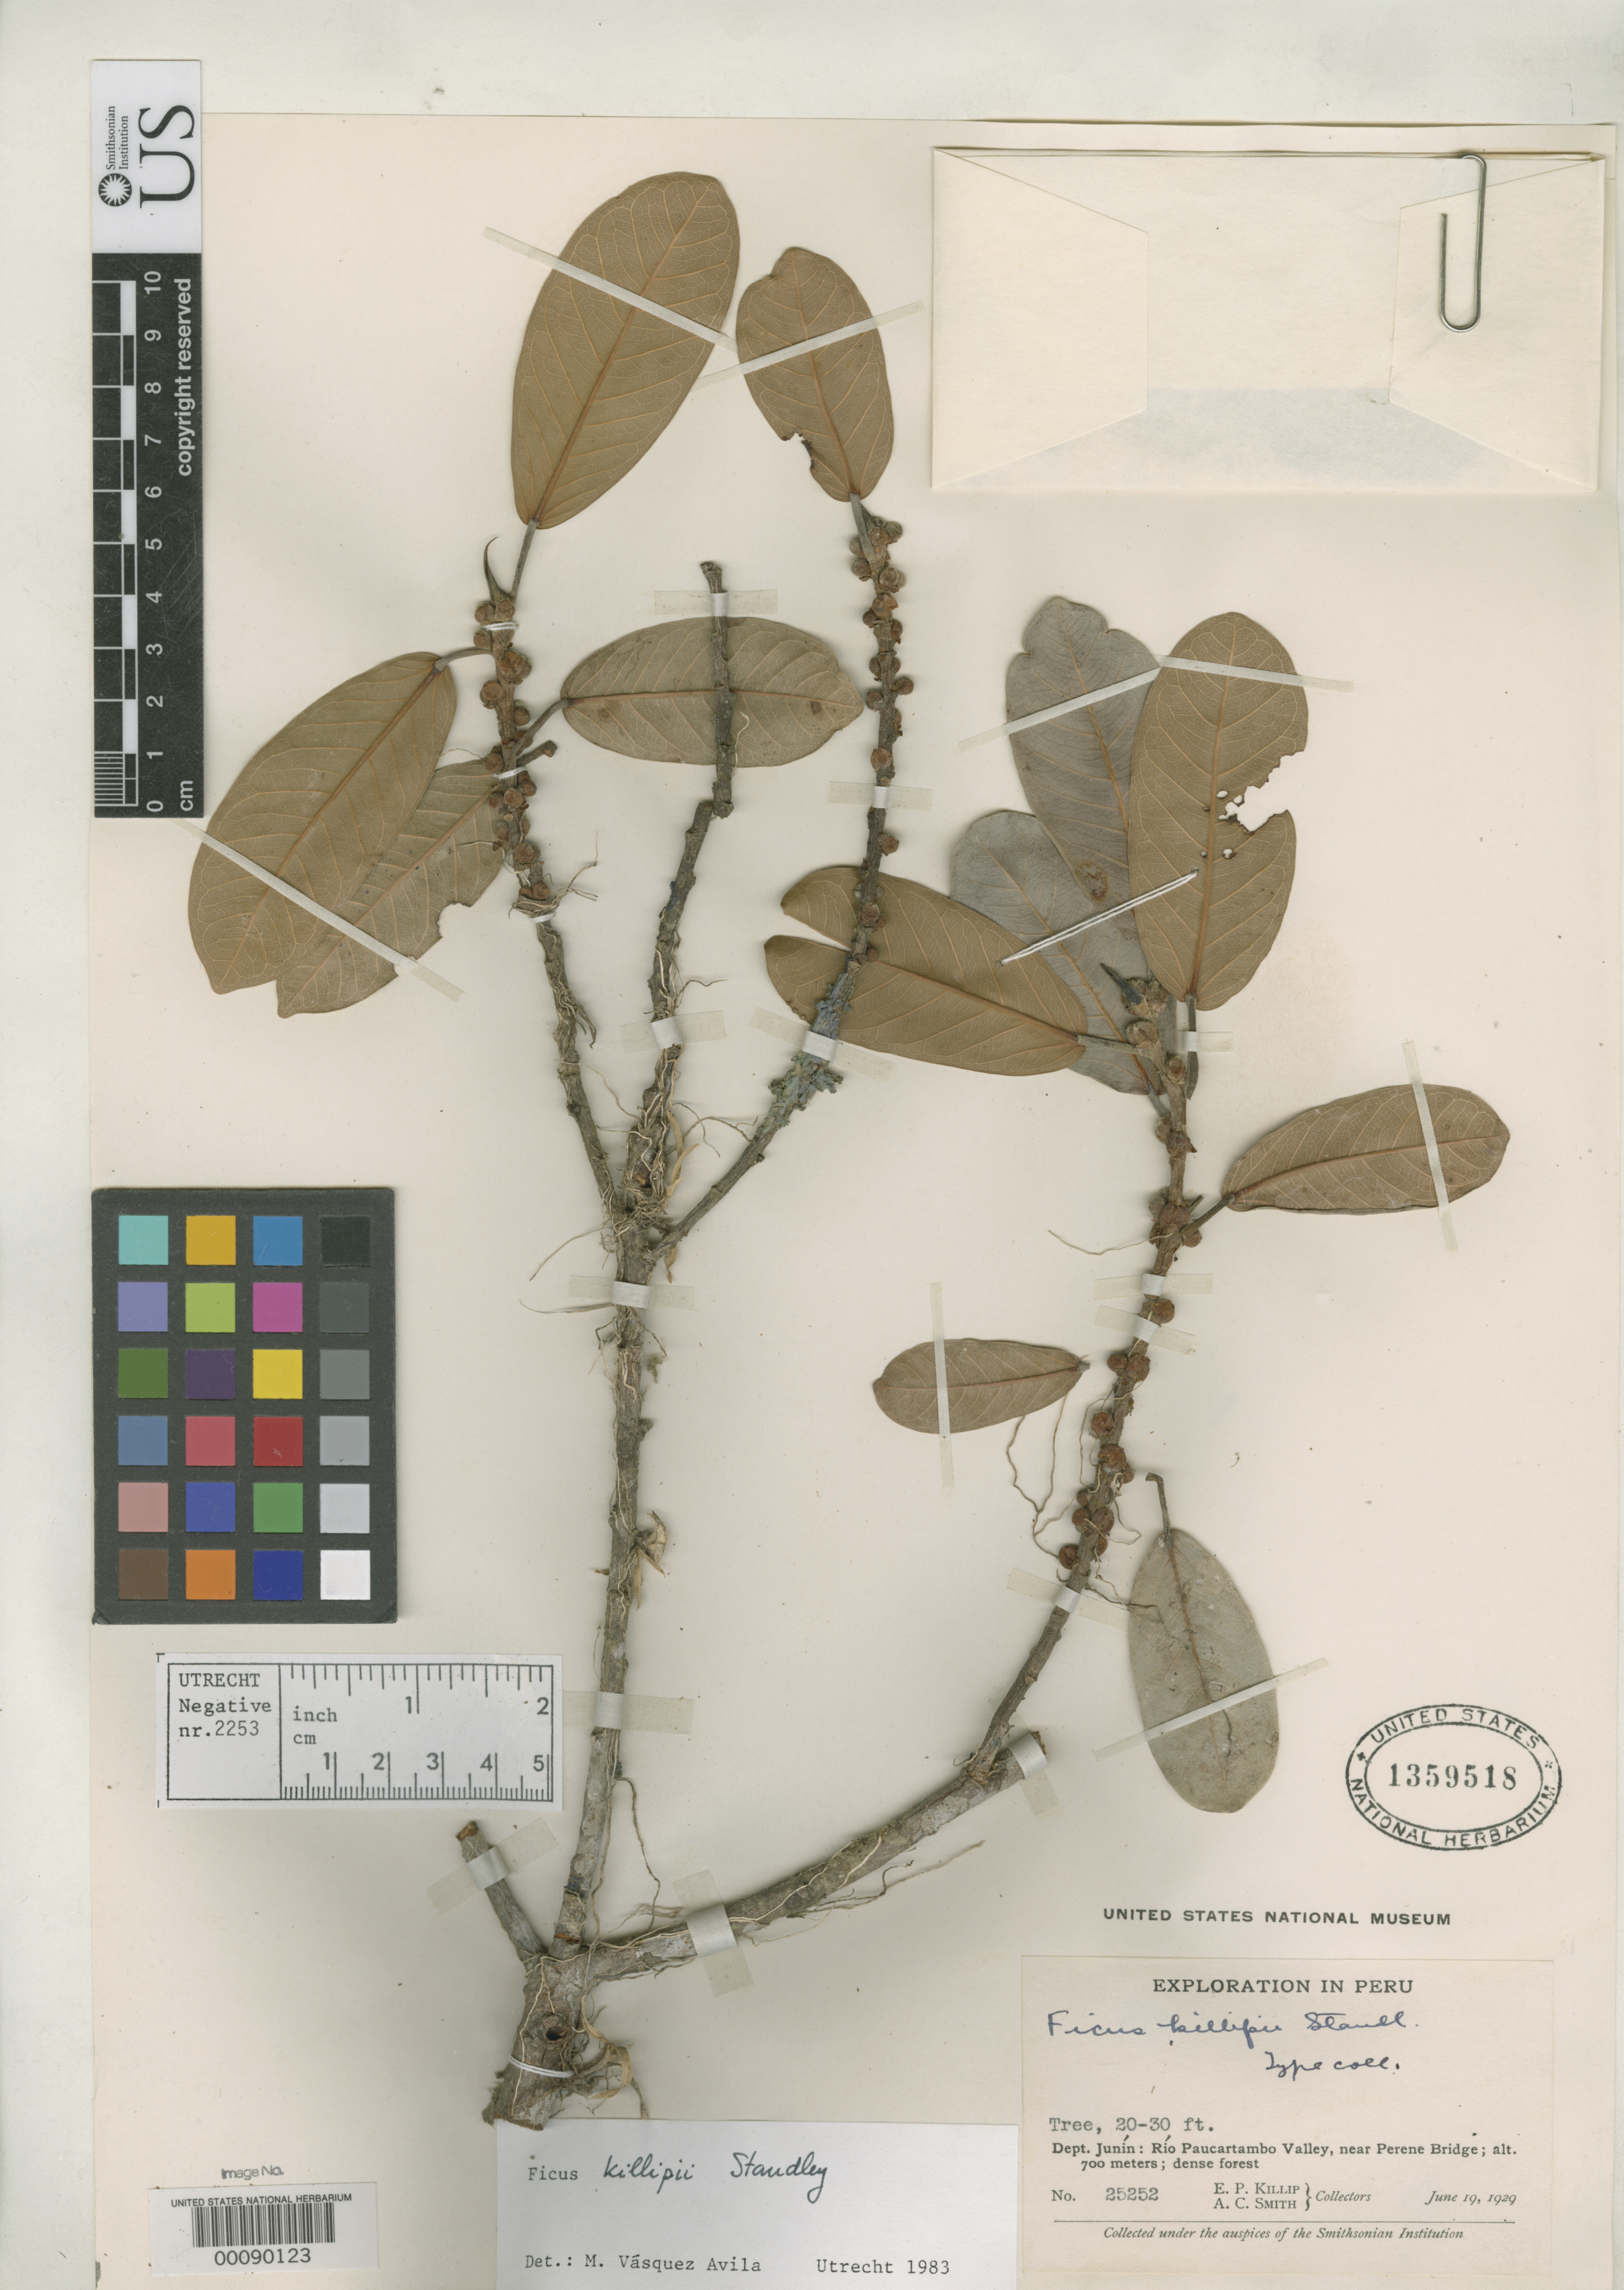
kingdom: Plantae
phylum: Tracheophyta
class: Magnoliopsida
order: Rosales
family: Moraceae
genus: Ficus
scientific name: Ficus killipii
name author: Standl. in J.F. Macbr.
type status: Isotype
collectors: E. P. Killip & A. C. Smith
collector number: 25252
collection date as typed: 19 Jun 1929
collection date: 1929-06-19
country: Peru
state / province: Junín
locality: Rio Paucartambo Valley, near Perene Bridge.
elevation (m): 700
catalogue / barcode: US 1359518